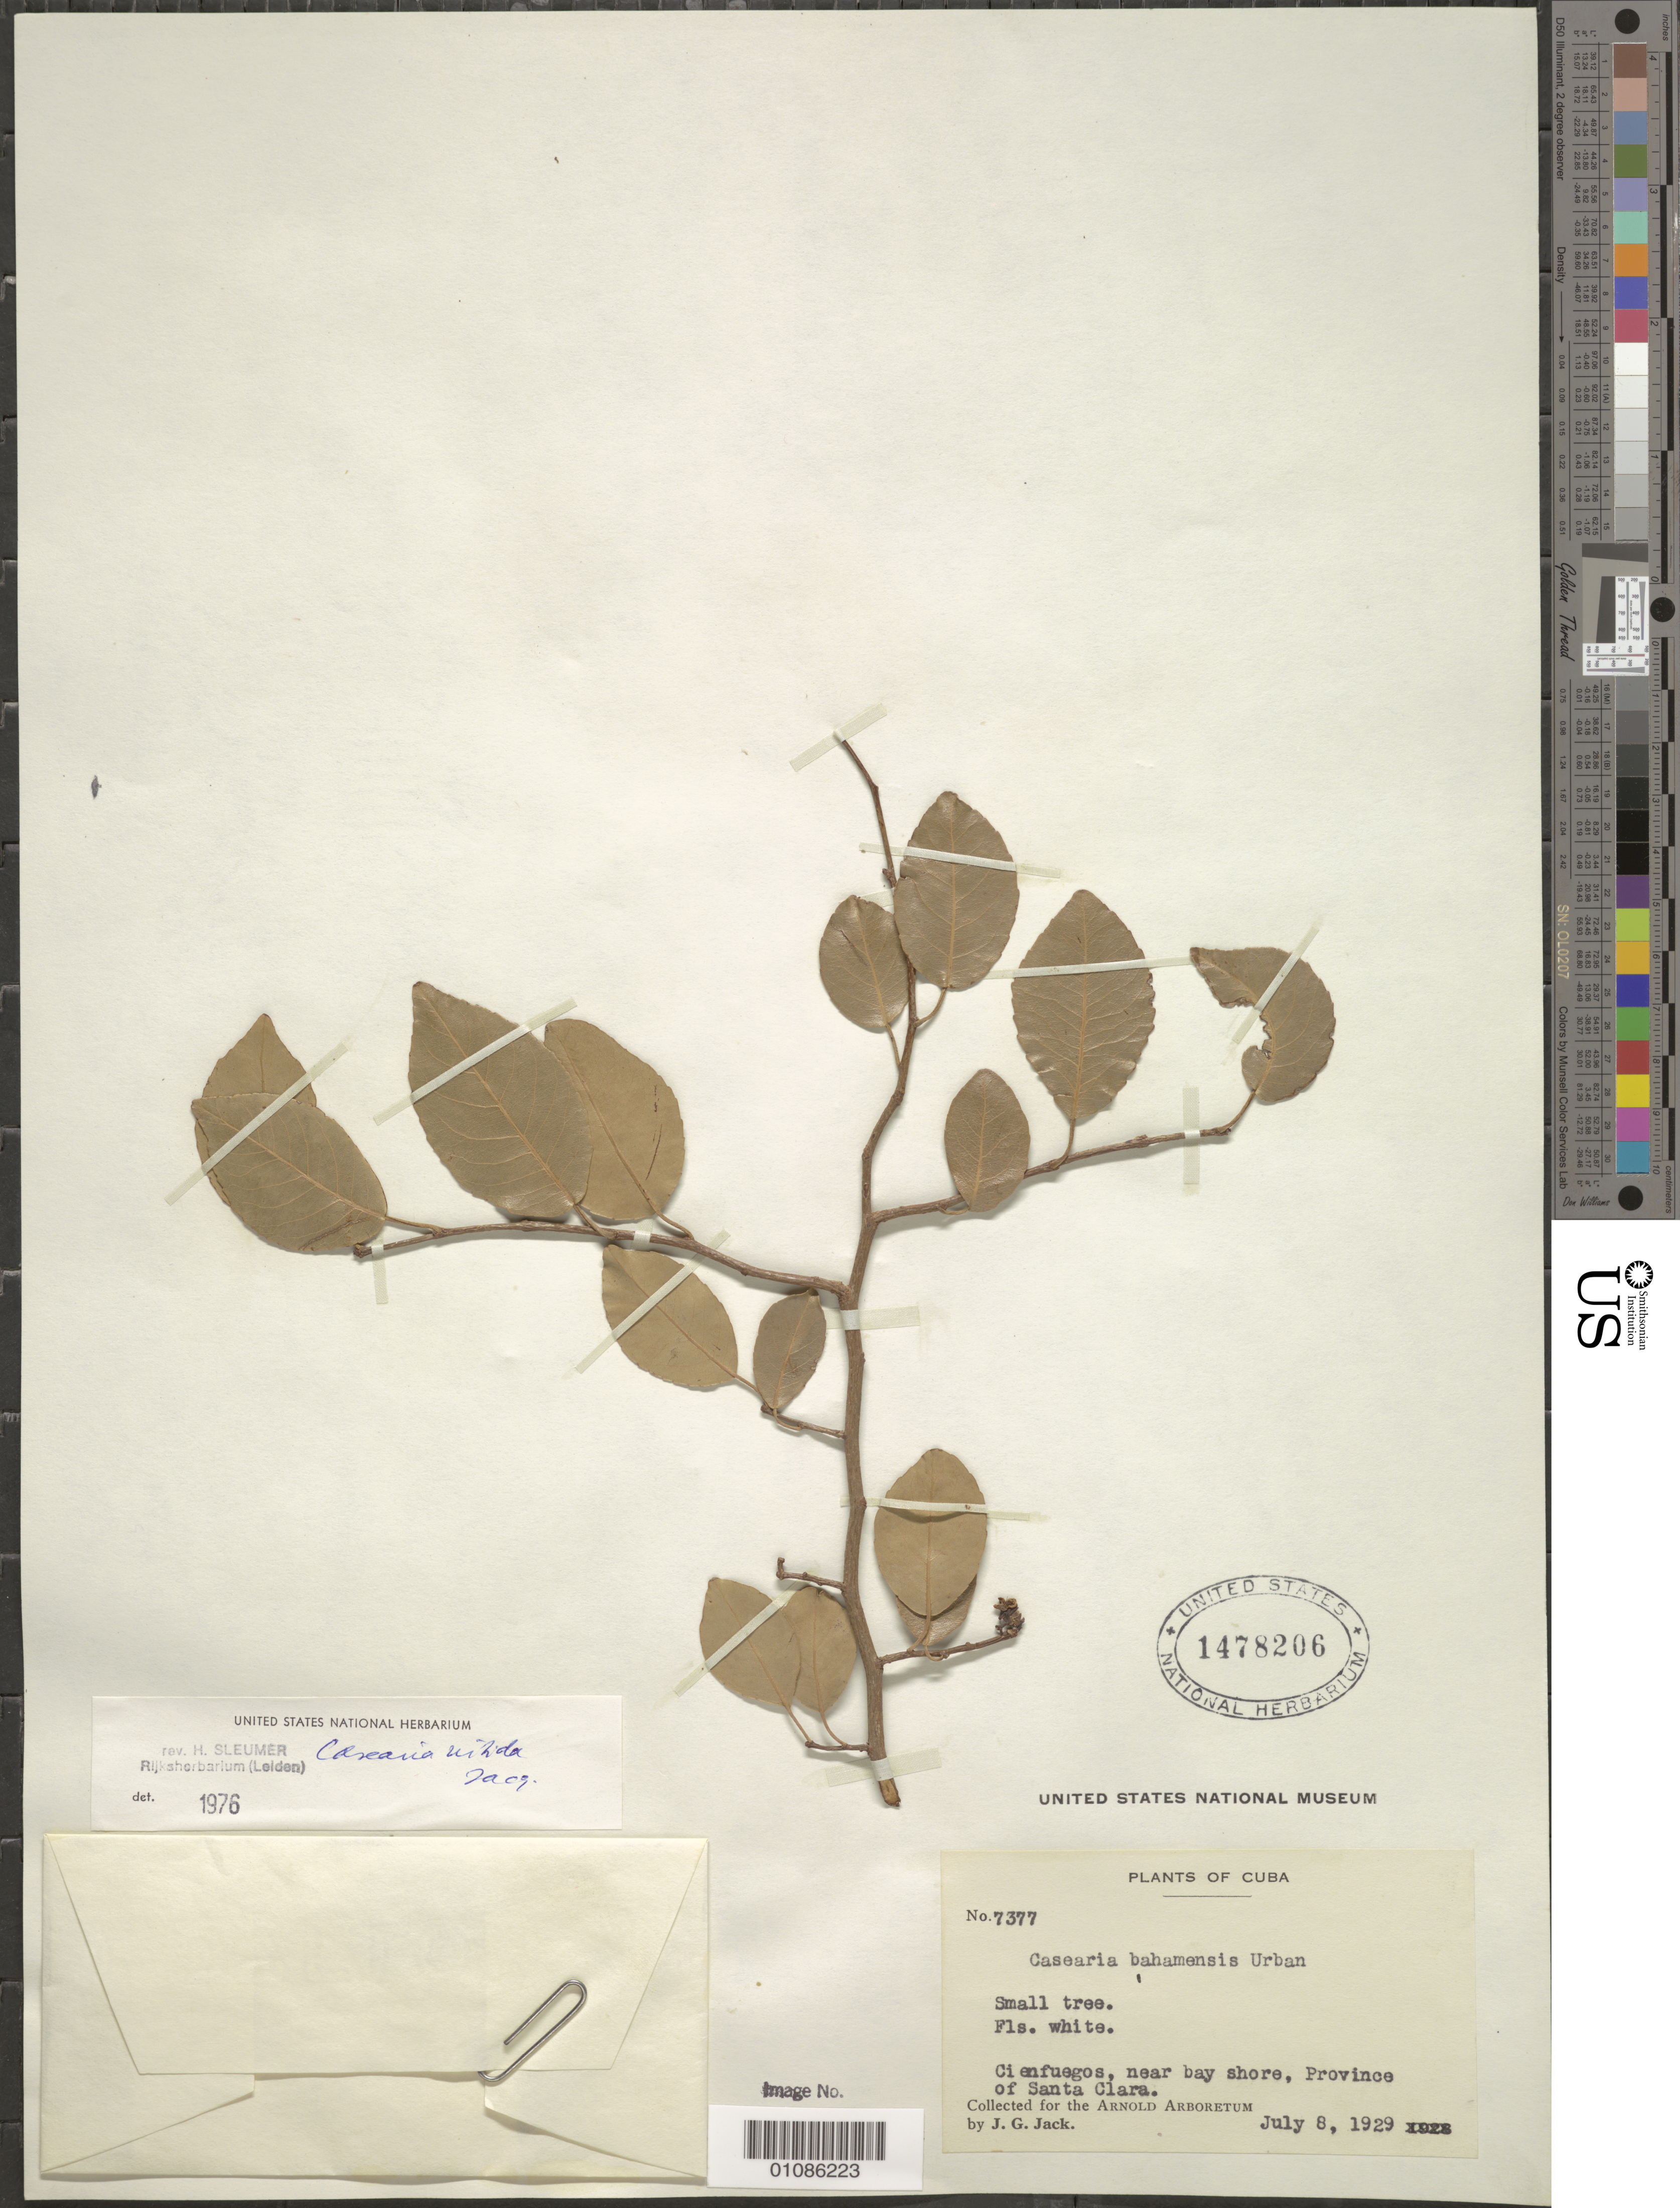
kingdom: Plantae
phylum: Tracheophyta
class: Magnoliopsida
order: Malpighiales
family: Salicaceae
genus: Casearia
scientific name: Casearia bahamensis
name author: Urb.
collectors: J. G. Jack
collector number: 7377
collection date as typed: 08 Jul 1929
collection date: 1929-07-08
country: Cuba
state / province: Villa Clara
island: Cuba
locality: Santa Clara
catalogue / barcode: US 1478206